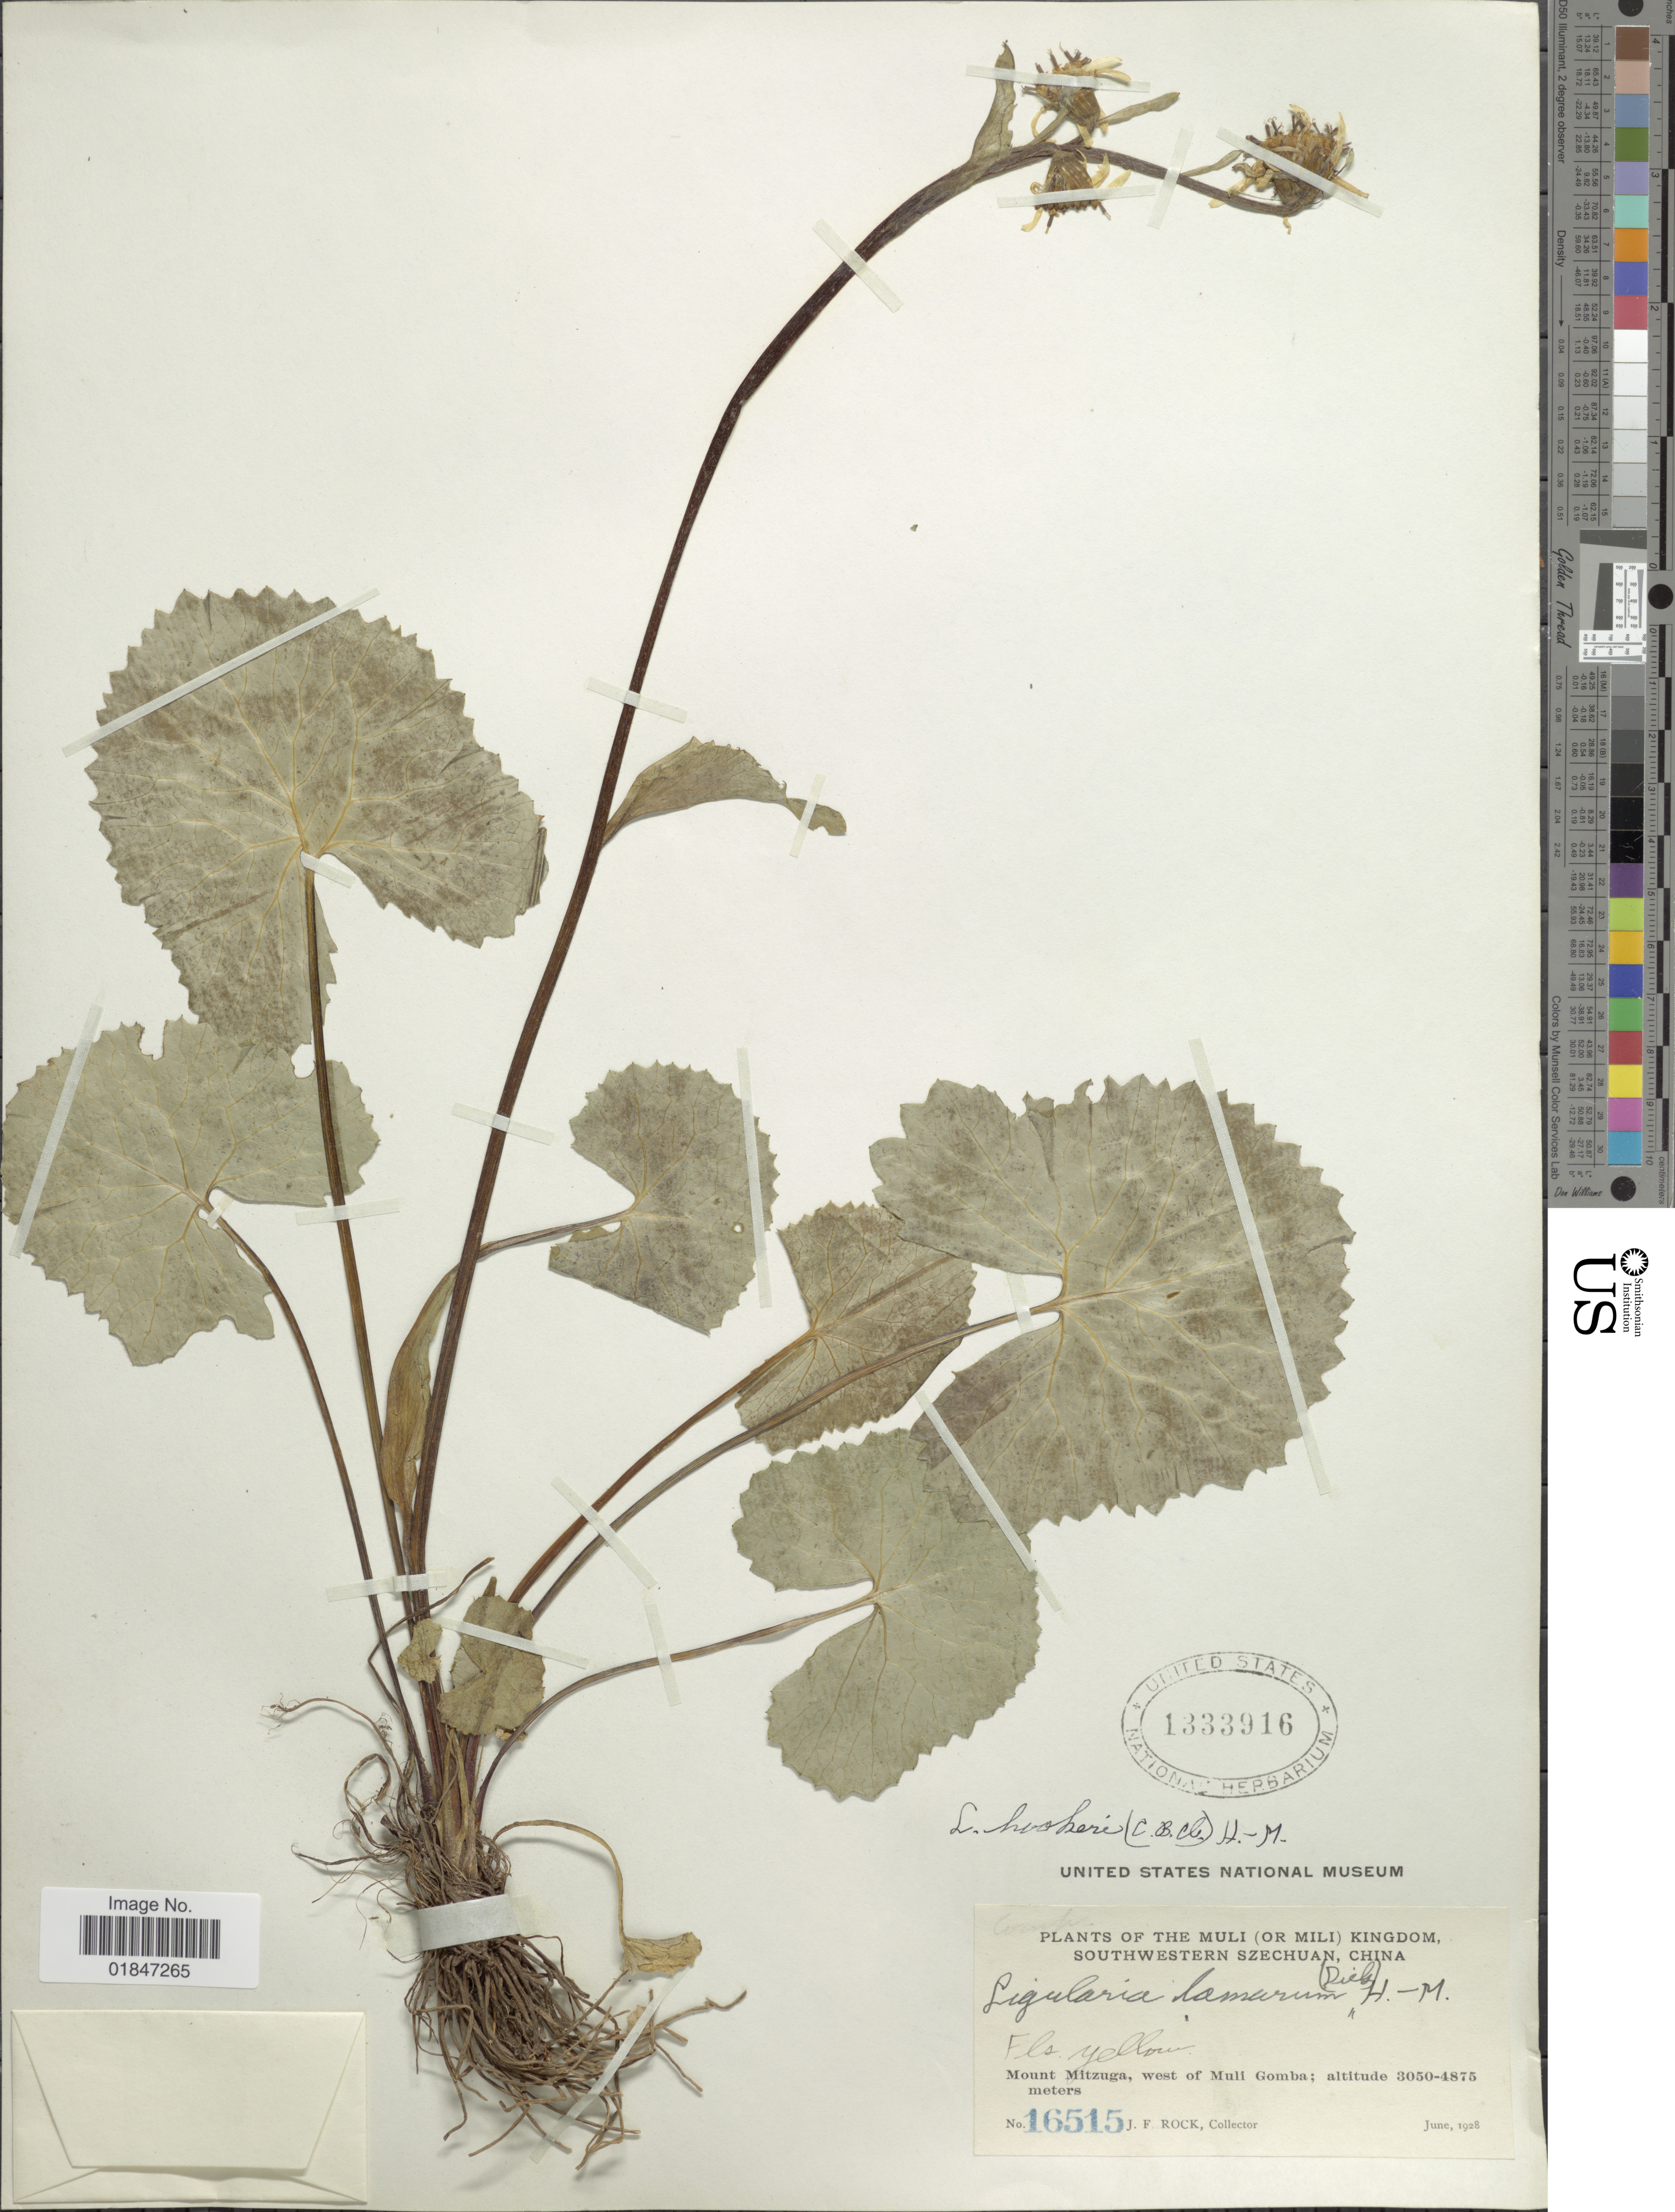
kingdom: Plantae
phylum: Tracheophyta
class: Magnoliopsida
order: Asterales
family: Asteraceae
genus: Ligularia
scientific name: Ligularia hookeri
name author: (C.B. Clarke) Hand.-Mazz.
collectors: J. Rock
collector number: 16515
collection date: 1928-06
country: China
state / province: Sichuan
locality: The Muli (or Mili) Kingdom, Southwestern Szechuan, China, Mount Mitzuga, west of Muli Gomba.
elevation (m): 3050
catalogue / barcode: US 1333916